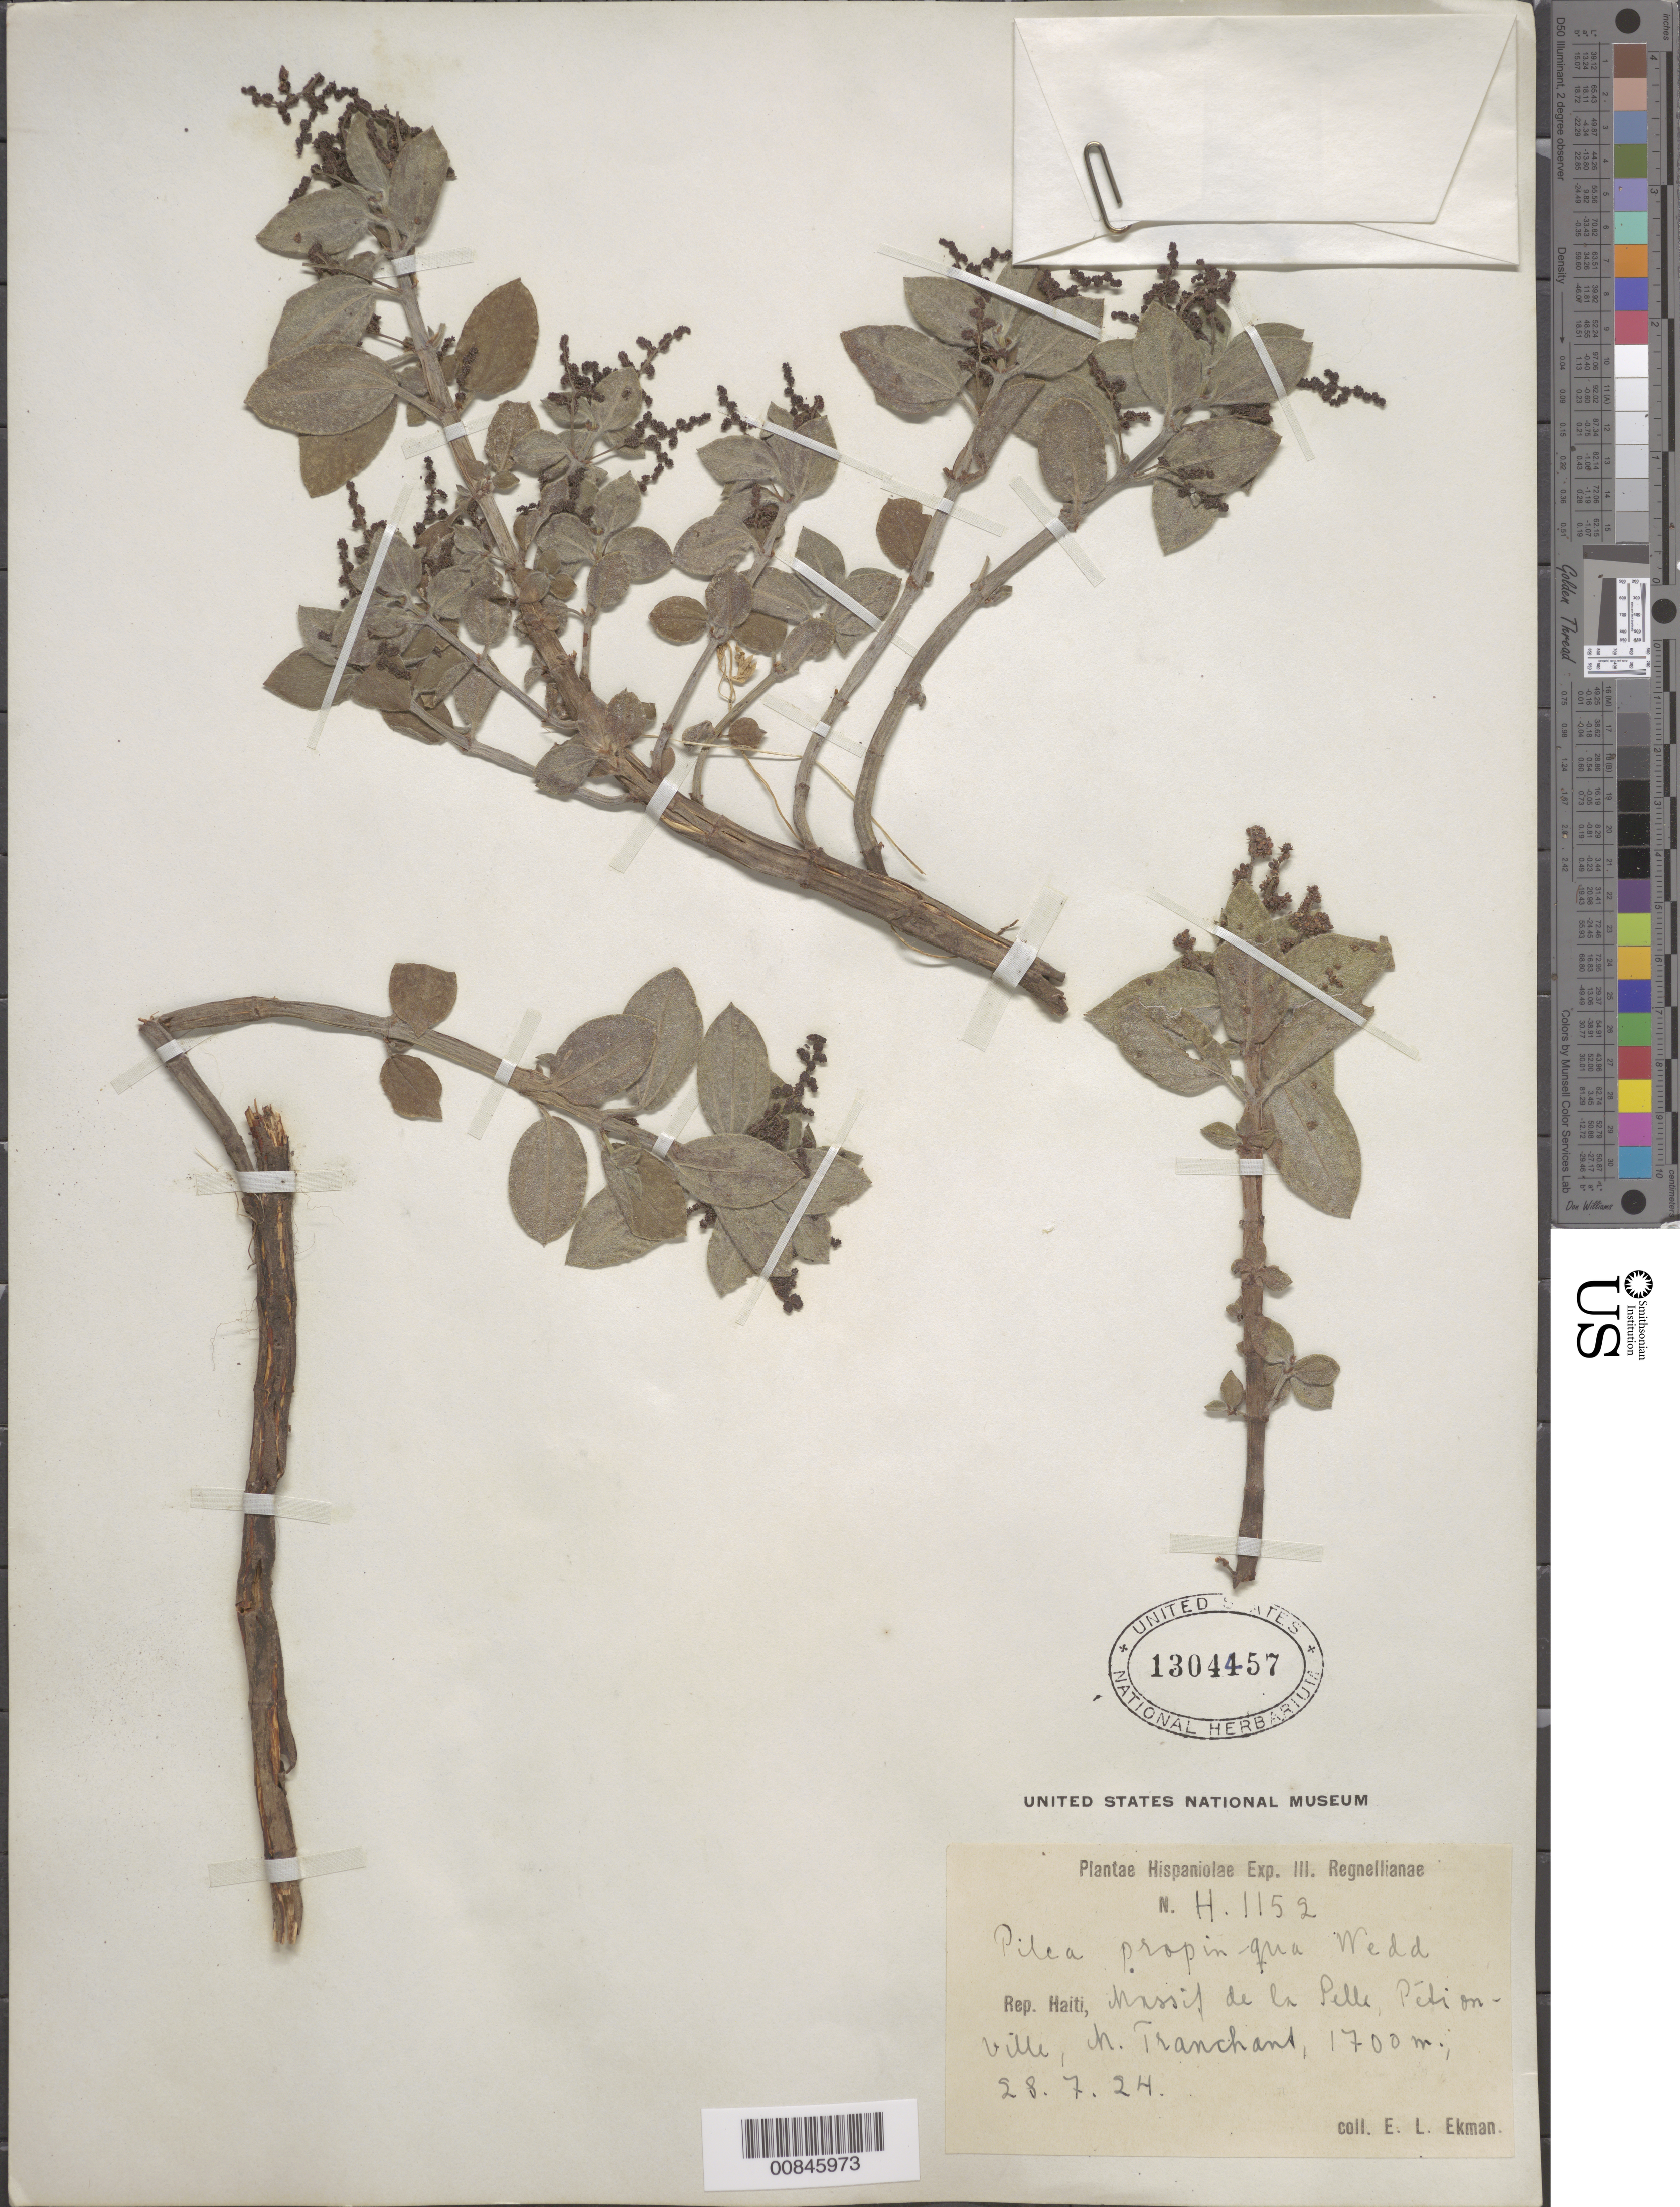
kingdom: Plantae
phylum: Tracheophyta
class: Magnoliopsida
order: Rosales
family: Urticaceae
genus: Pilea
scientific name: Pilea propinqua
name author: Wedd.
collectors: E. L. Ekman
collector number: H 1152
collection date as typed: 28 Jul 1924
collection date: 1924-07-28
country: Haiti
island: Hispaniola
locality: Massif de la Selle, Pétionville, M. Tranchant.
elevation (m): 1700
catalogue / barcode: US 1304457